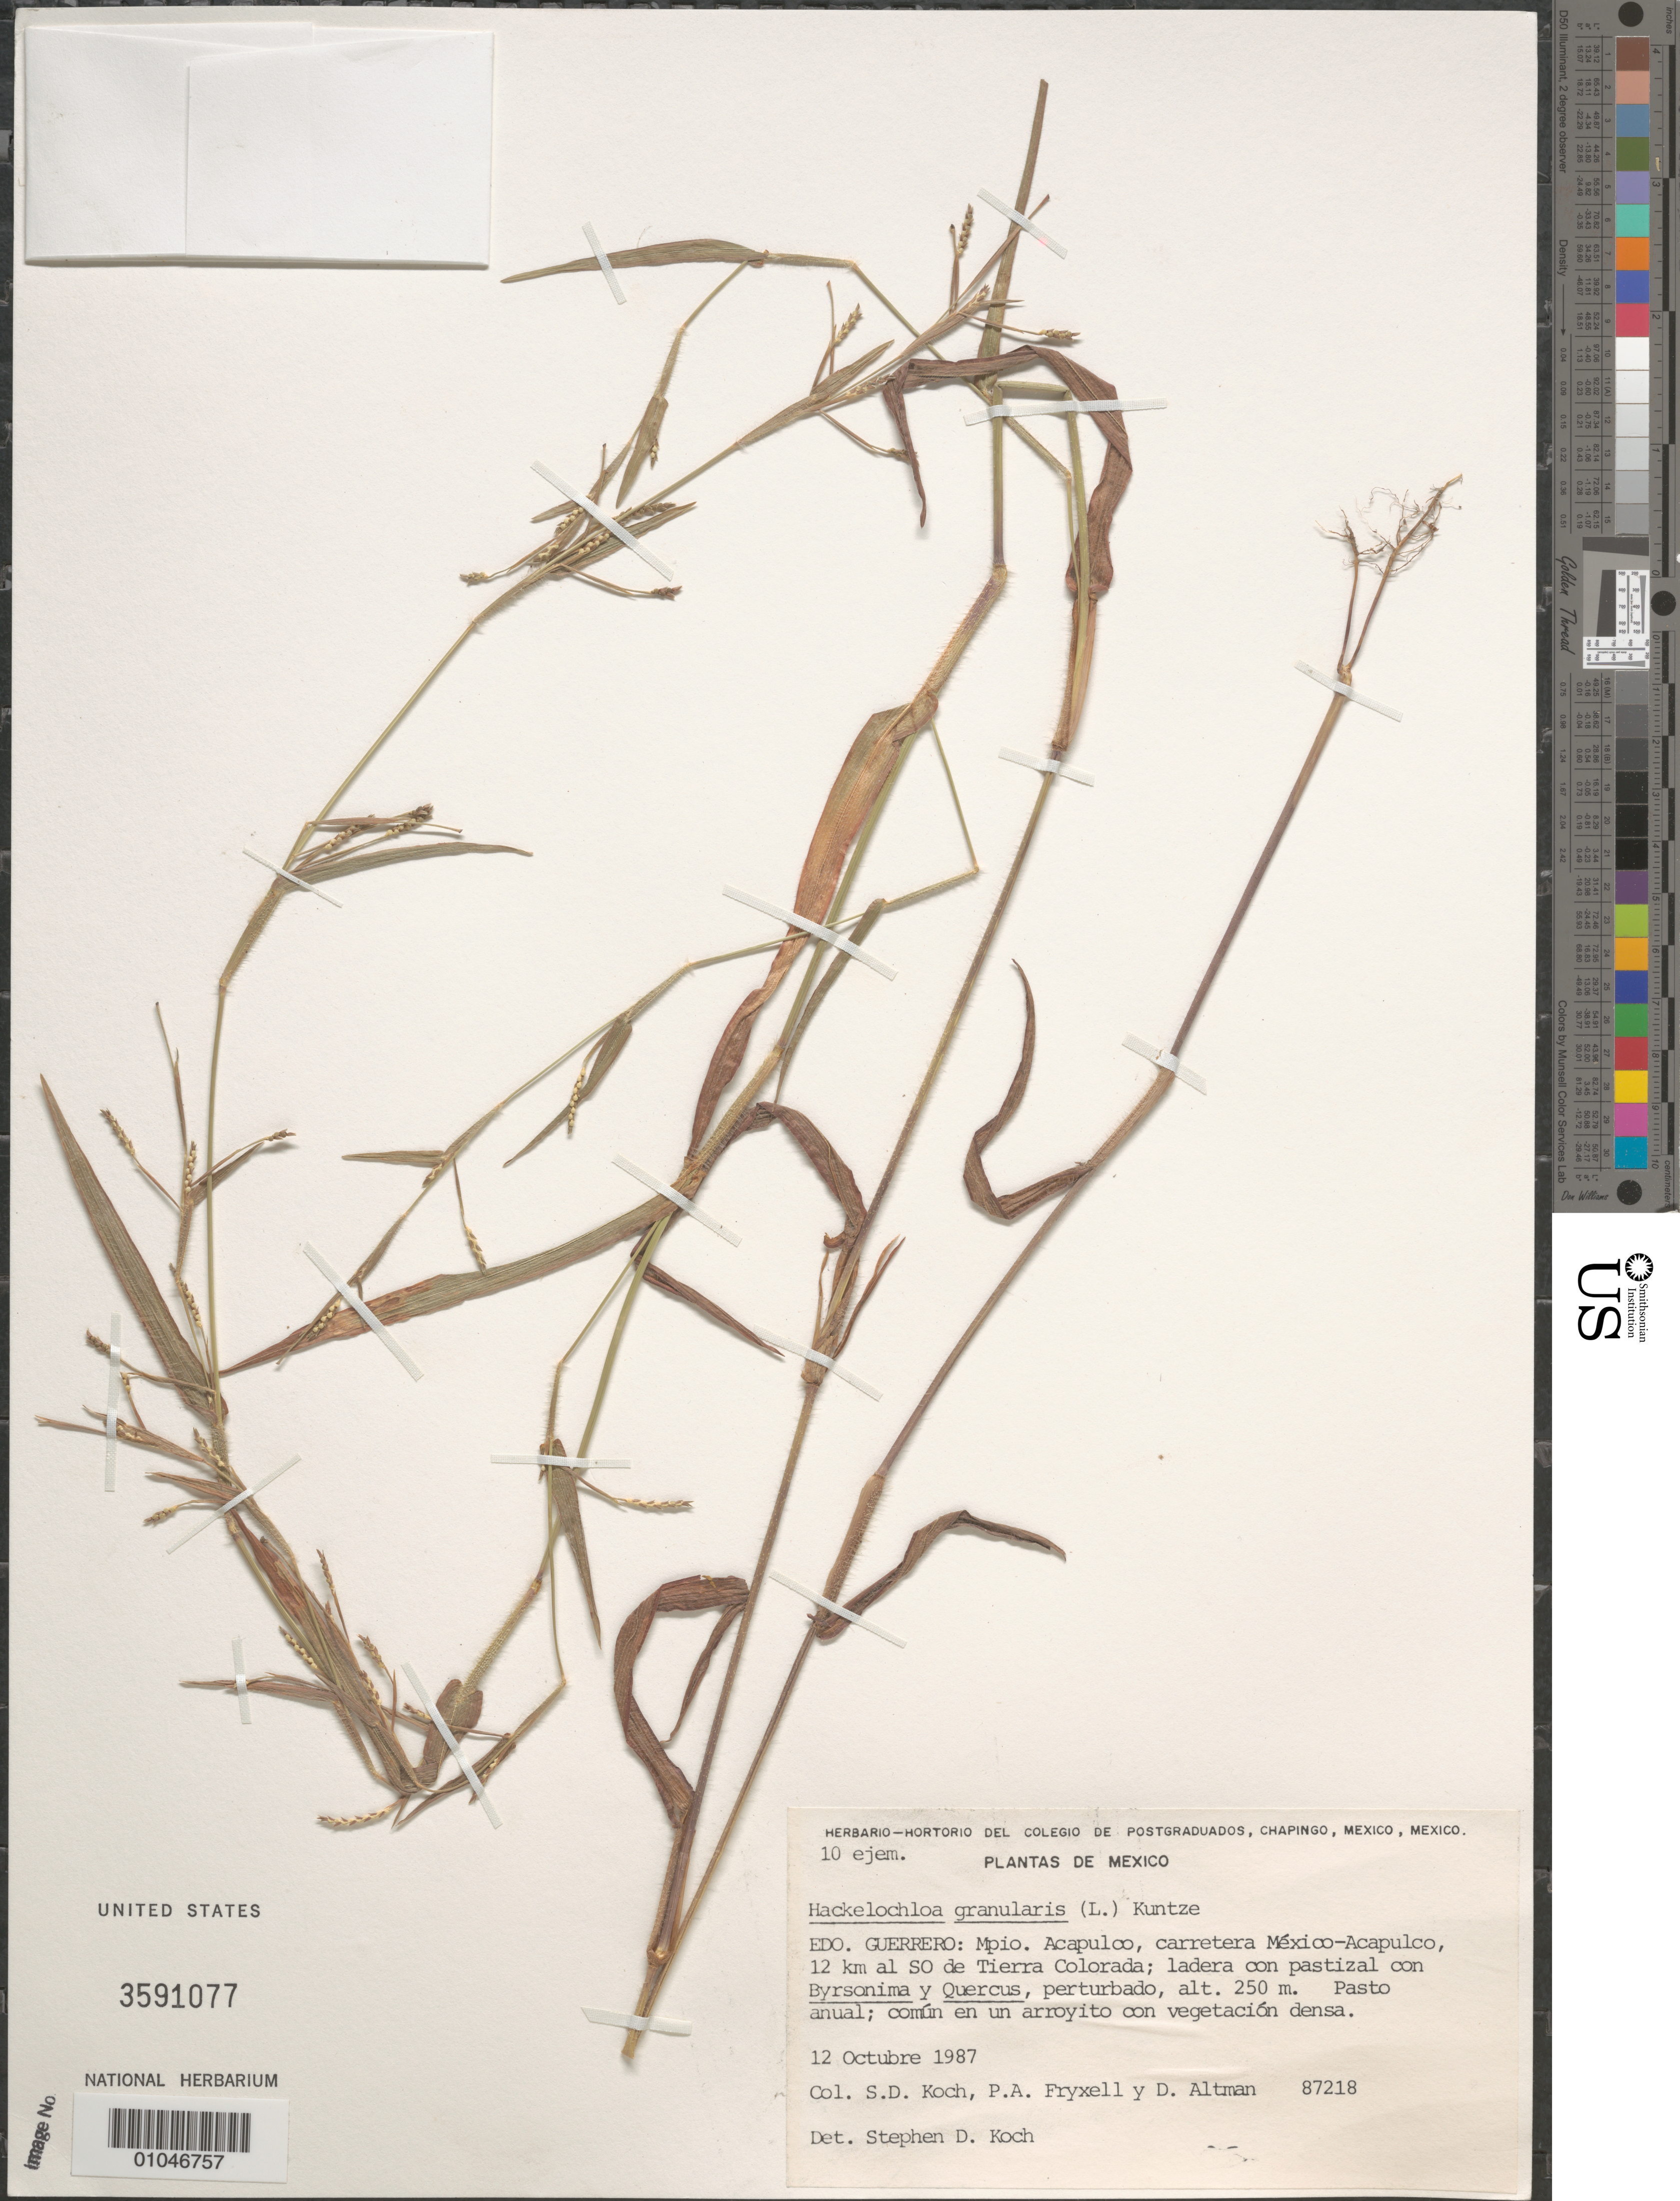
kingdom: Plantae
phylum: Tracheophyta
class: Liliopsida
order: Poales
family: Poaceae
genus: Hackelochloa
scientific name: Hackelochloa granularis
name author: (L.) Kuntze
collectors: S. D. Koch, P. A. Fryxell & D. Altman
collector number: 87218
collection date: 1987-10-12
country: Mexico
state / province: Guerrero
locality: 12 km al SO de Tierra Colordada, carretera Mexico-Acapulco, Mpio. Acapulco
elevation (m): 250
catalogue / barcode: US 3591077